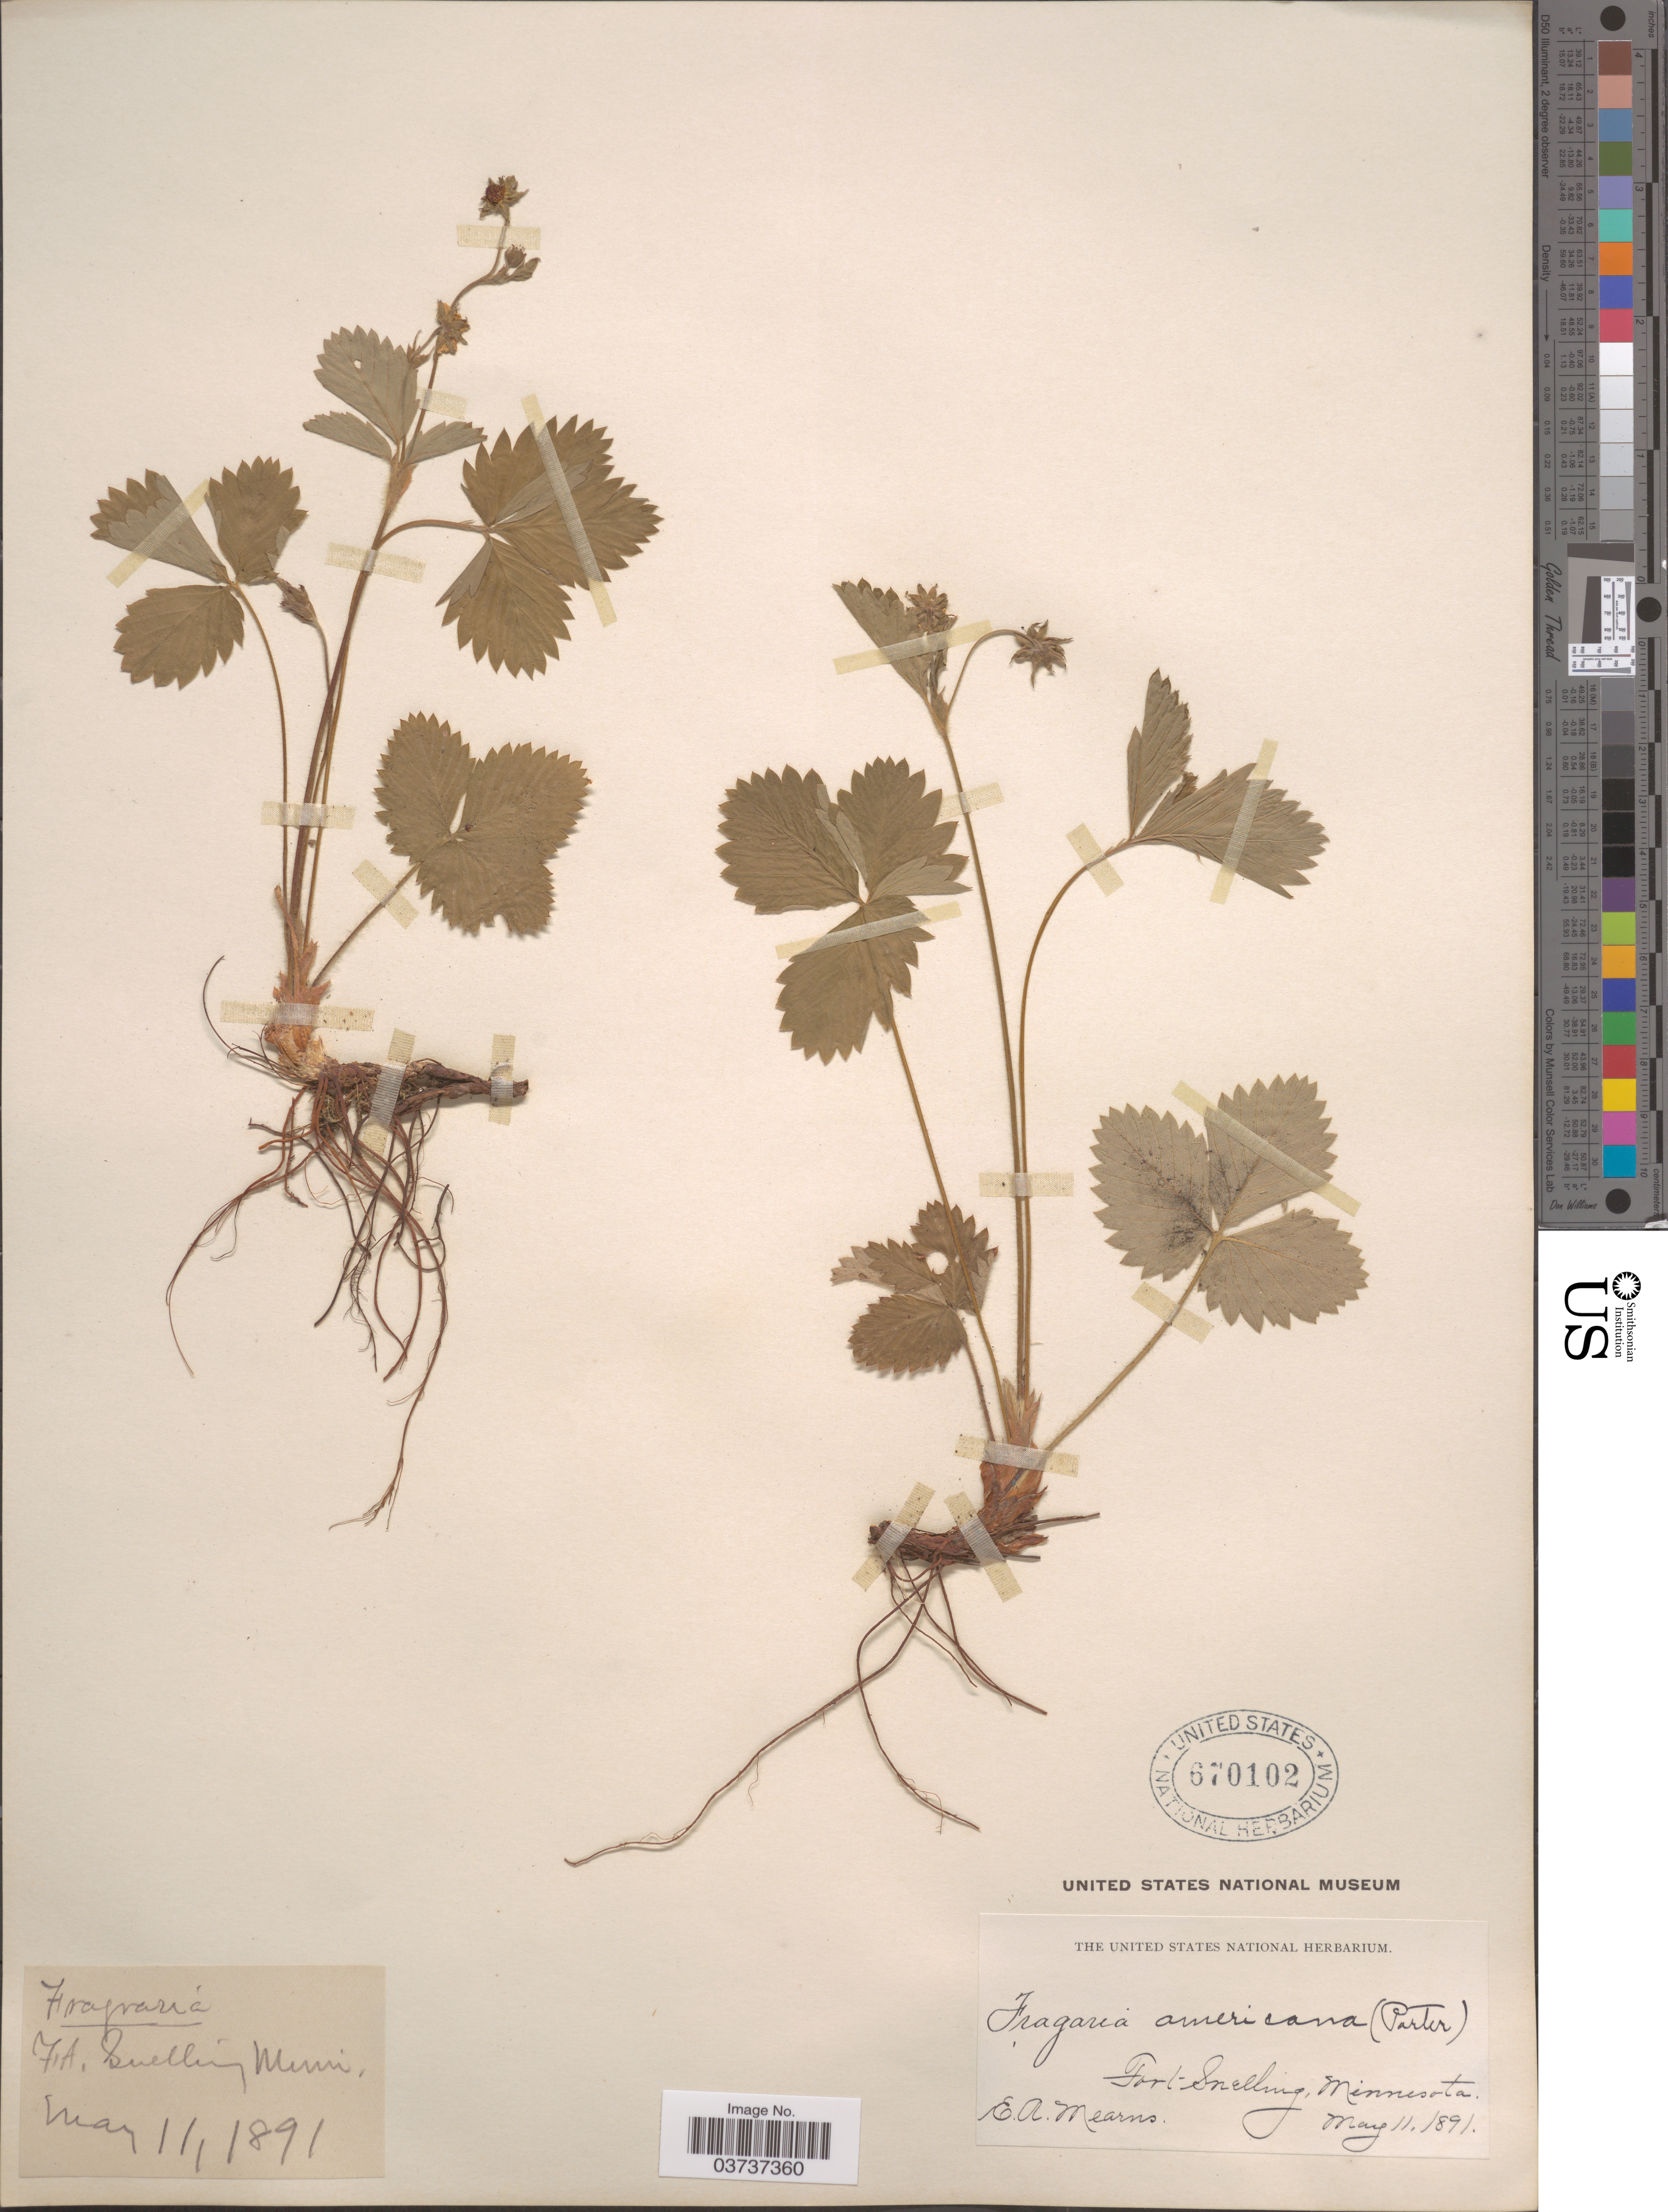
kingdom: Plantae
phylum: Tracheophyta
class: Magnoliopsida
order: Rosales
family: Rosaceae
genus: Fragaria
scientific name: Fragaria vesca subsp. americana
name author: (Porter) Staudt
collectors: E. A. Mearns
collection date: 1891-05-11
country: United States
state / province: Minnesota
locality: Fort Snelling.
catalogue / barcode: US 670102